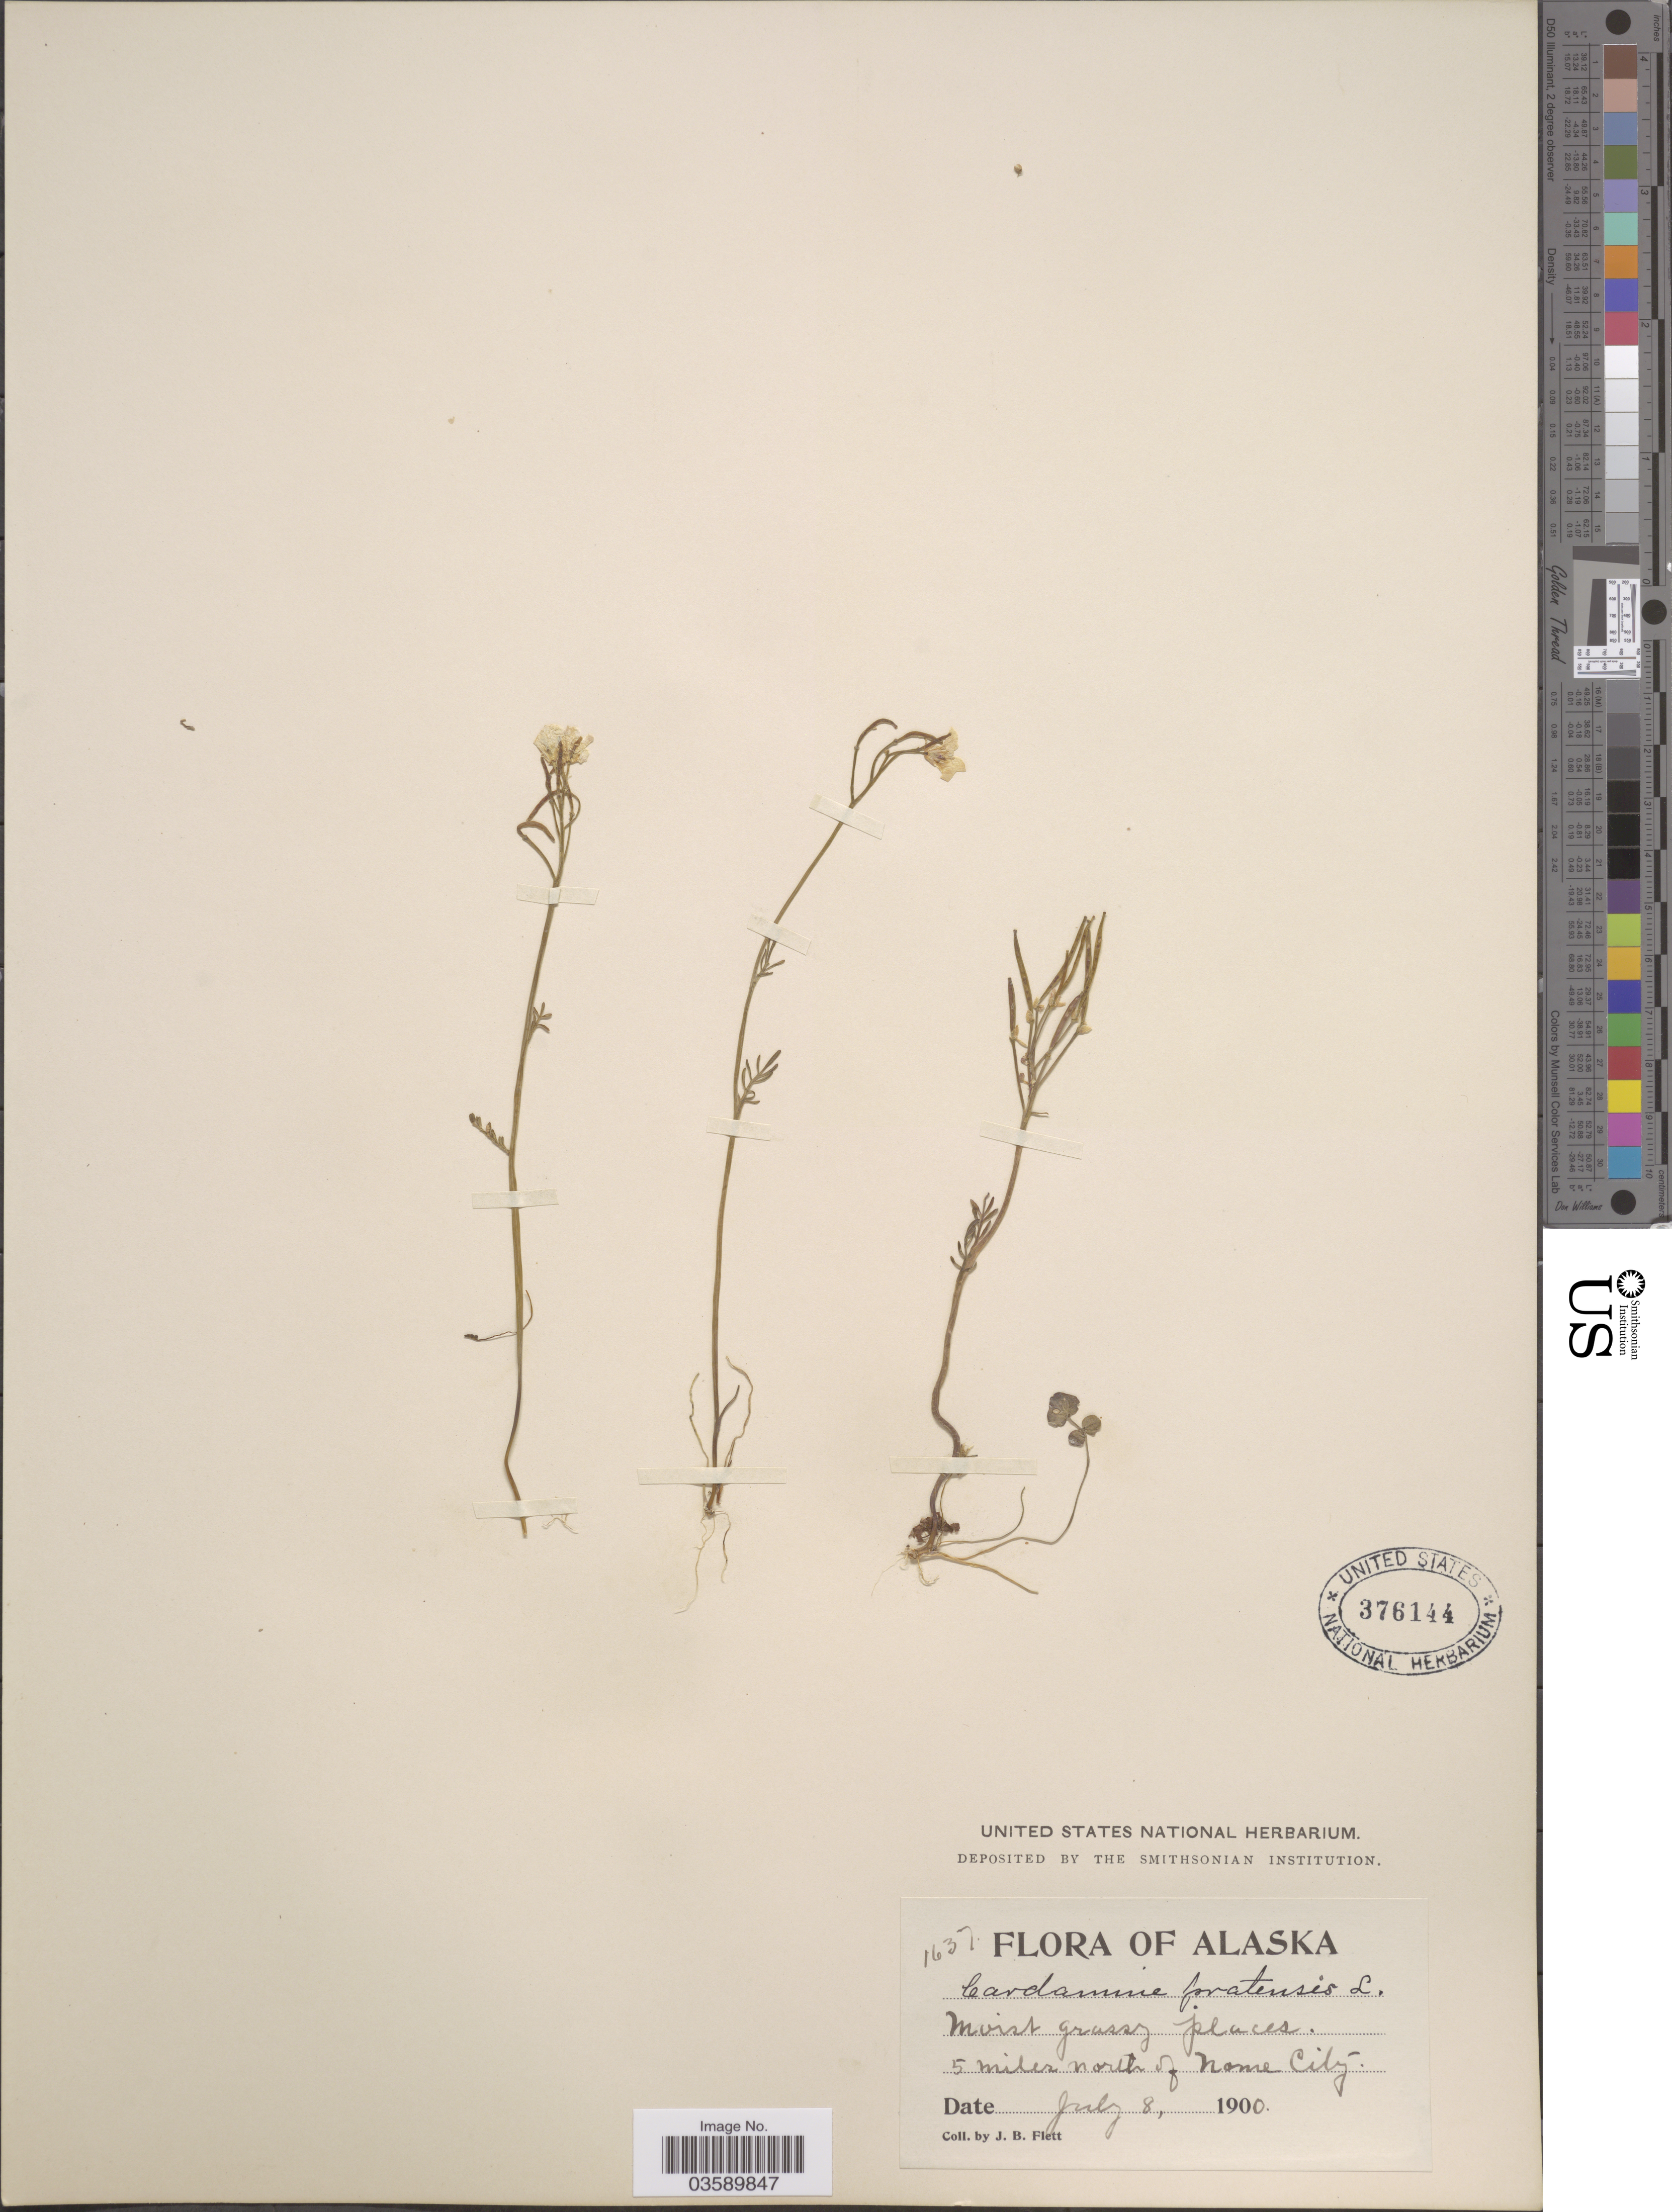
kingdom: Plantae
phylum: Tracheophyta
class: Magnoliopsida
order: Brassicales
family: Brassicaceae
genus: Cardamine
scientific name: Cardamine pratensis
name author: L.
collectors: J. Flett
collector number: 1637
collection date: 1900-07-08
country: United States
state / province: Alaska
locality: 5 miles north of Nome City.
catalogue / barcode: US 376144